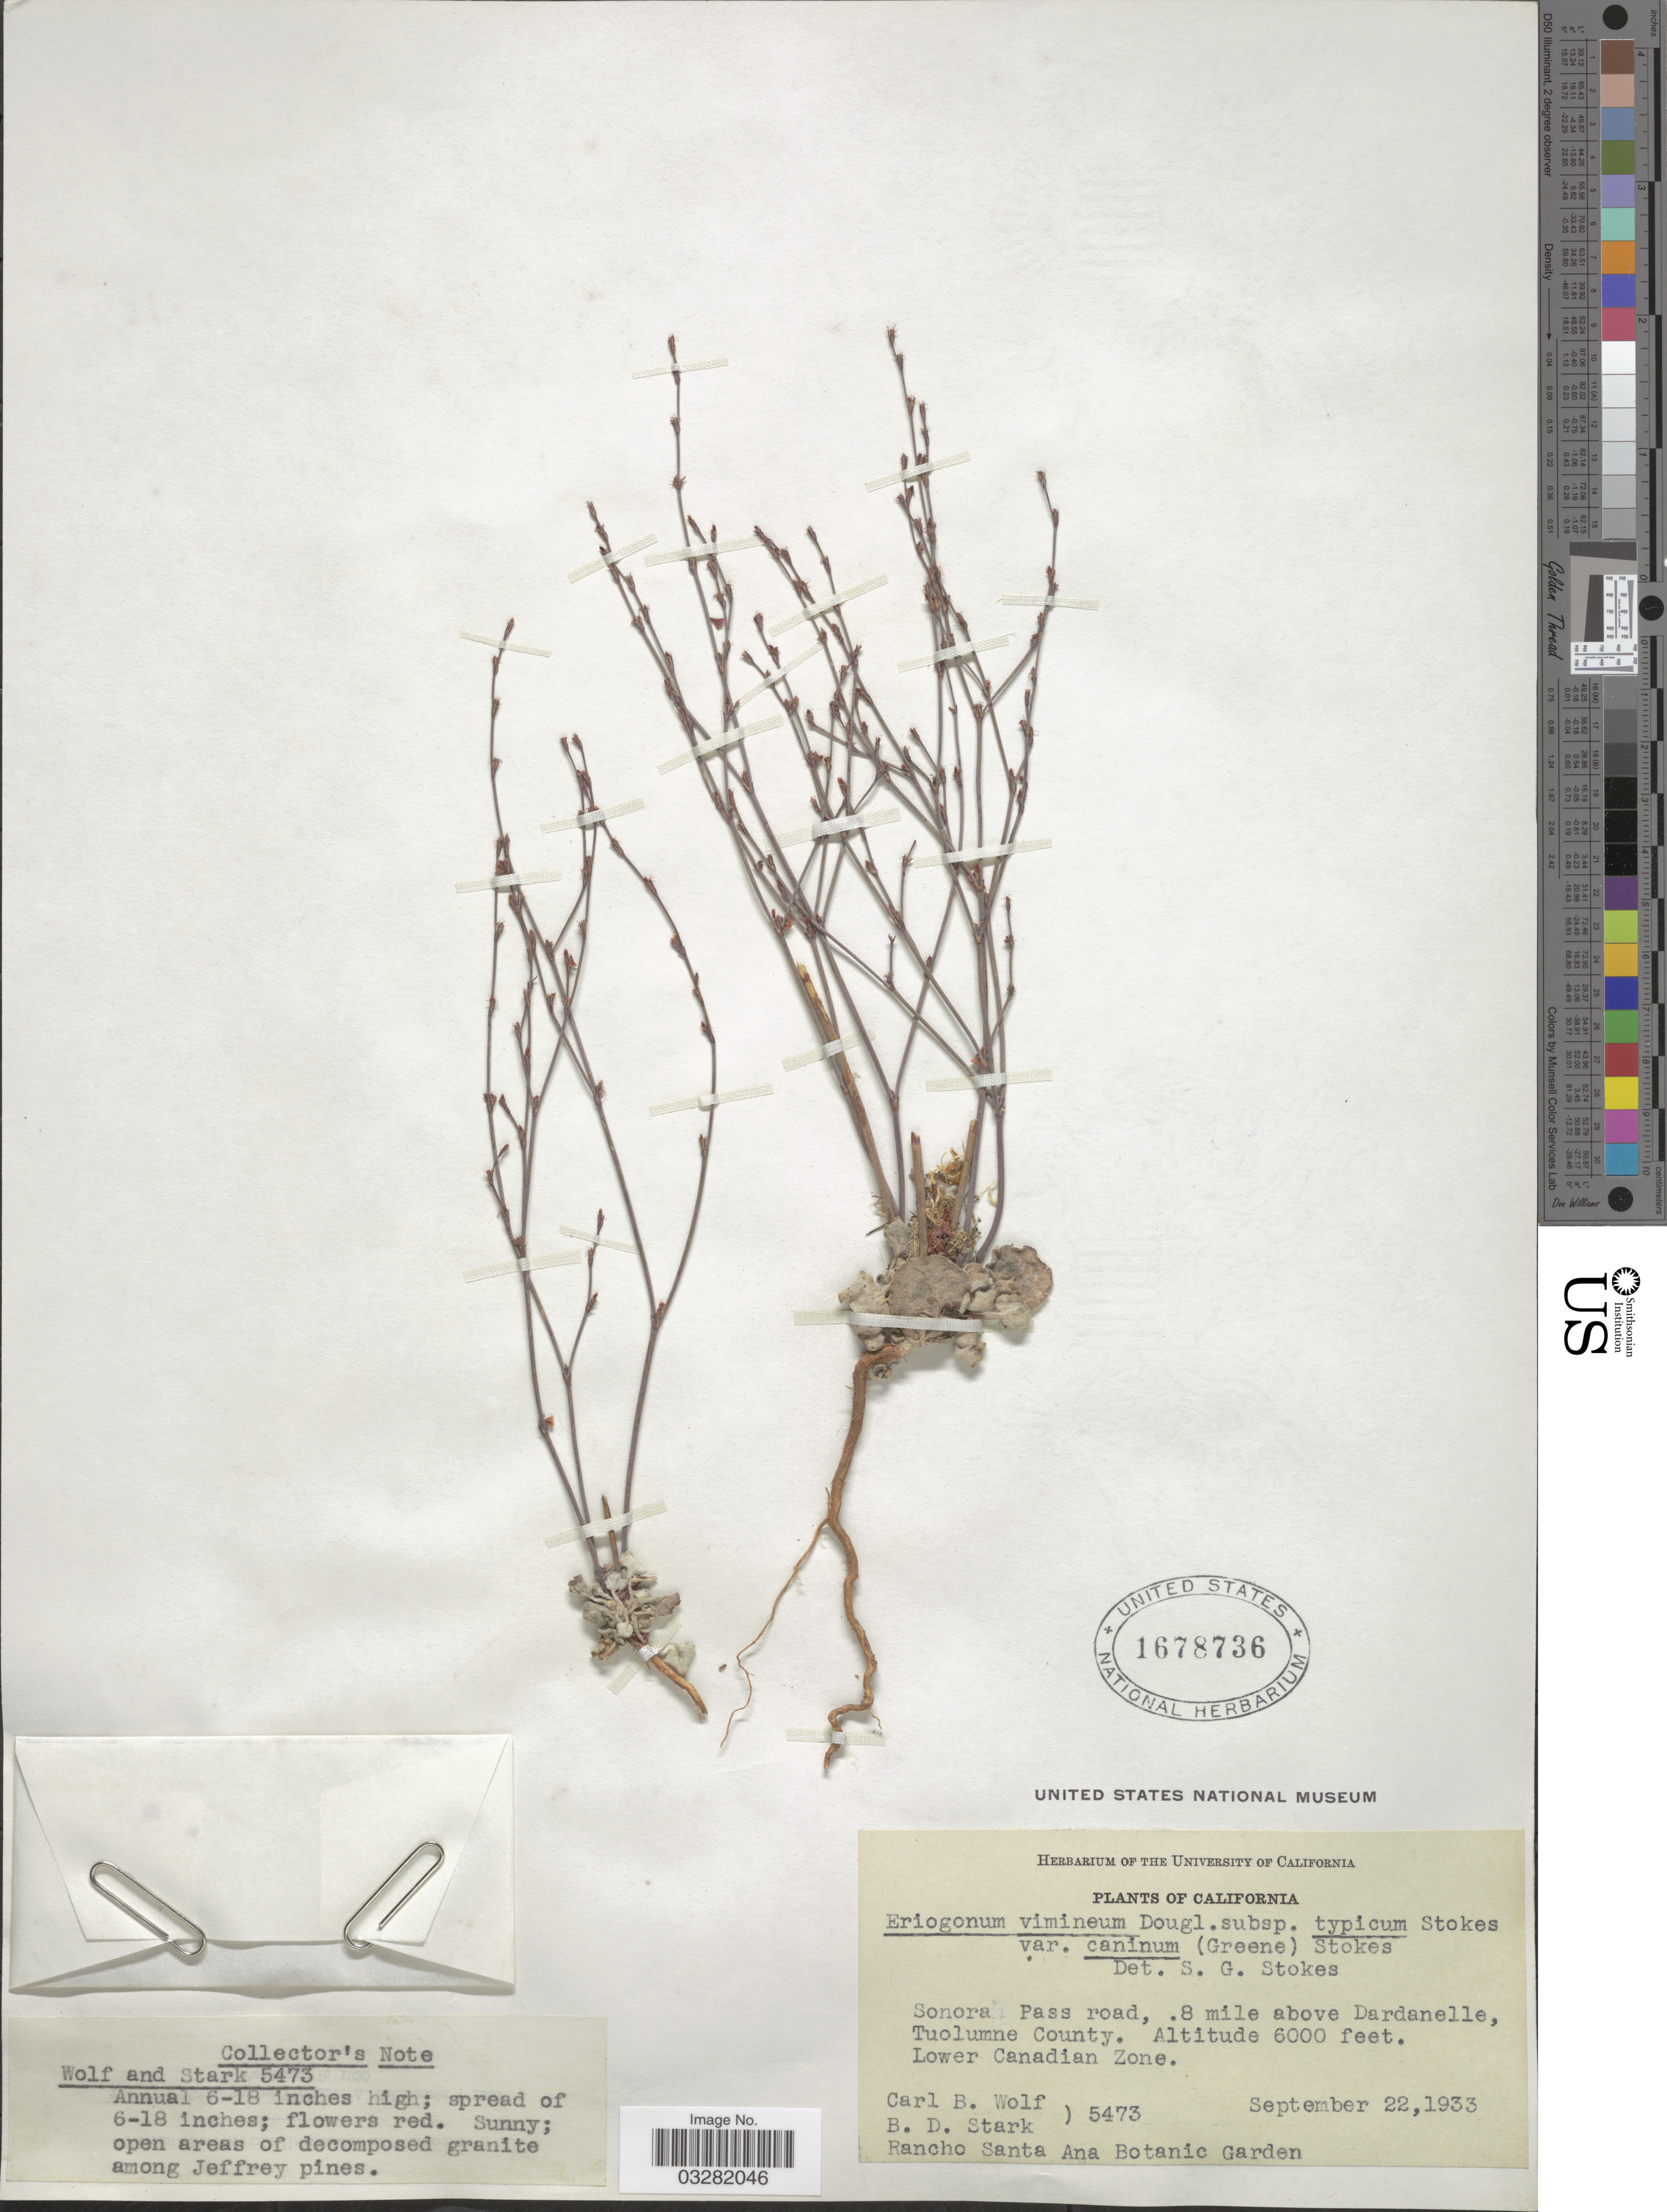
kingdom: Plantae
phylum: Tracheophyta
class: Magnoliopsida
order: Caryophyllales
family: Polygonaceae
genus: Eriogonum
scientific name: Eriogonum vimineum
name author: Douglas ex Benth.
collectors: C. B. Wolf & B. Stark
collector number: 5473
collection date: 1933-09-22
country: United States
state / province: California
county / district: Tuolumne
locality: Sonoran Pass road, .8 mile above Dardanelle, Tuolumne County. Lower Canadian Zone.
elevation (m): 1829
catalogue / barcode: US 1678736